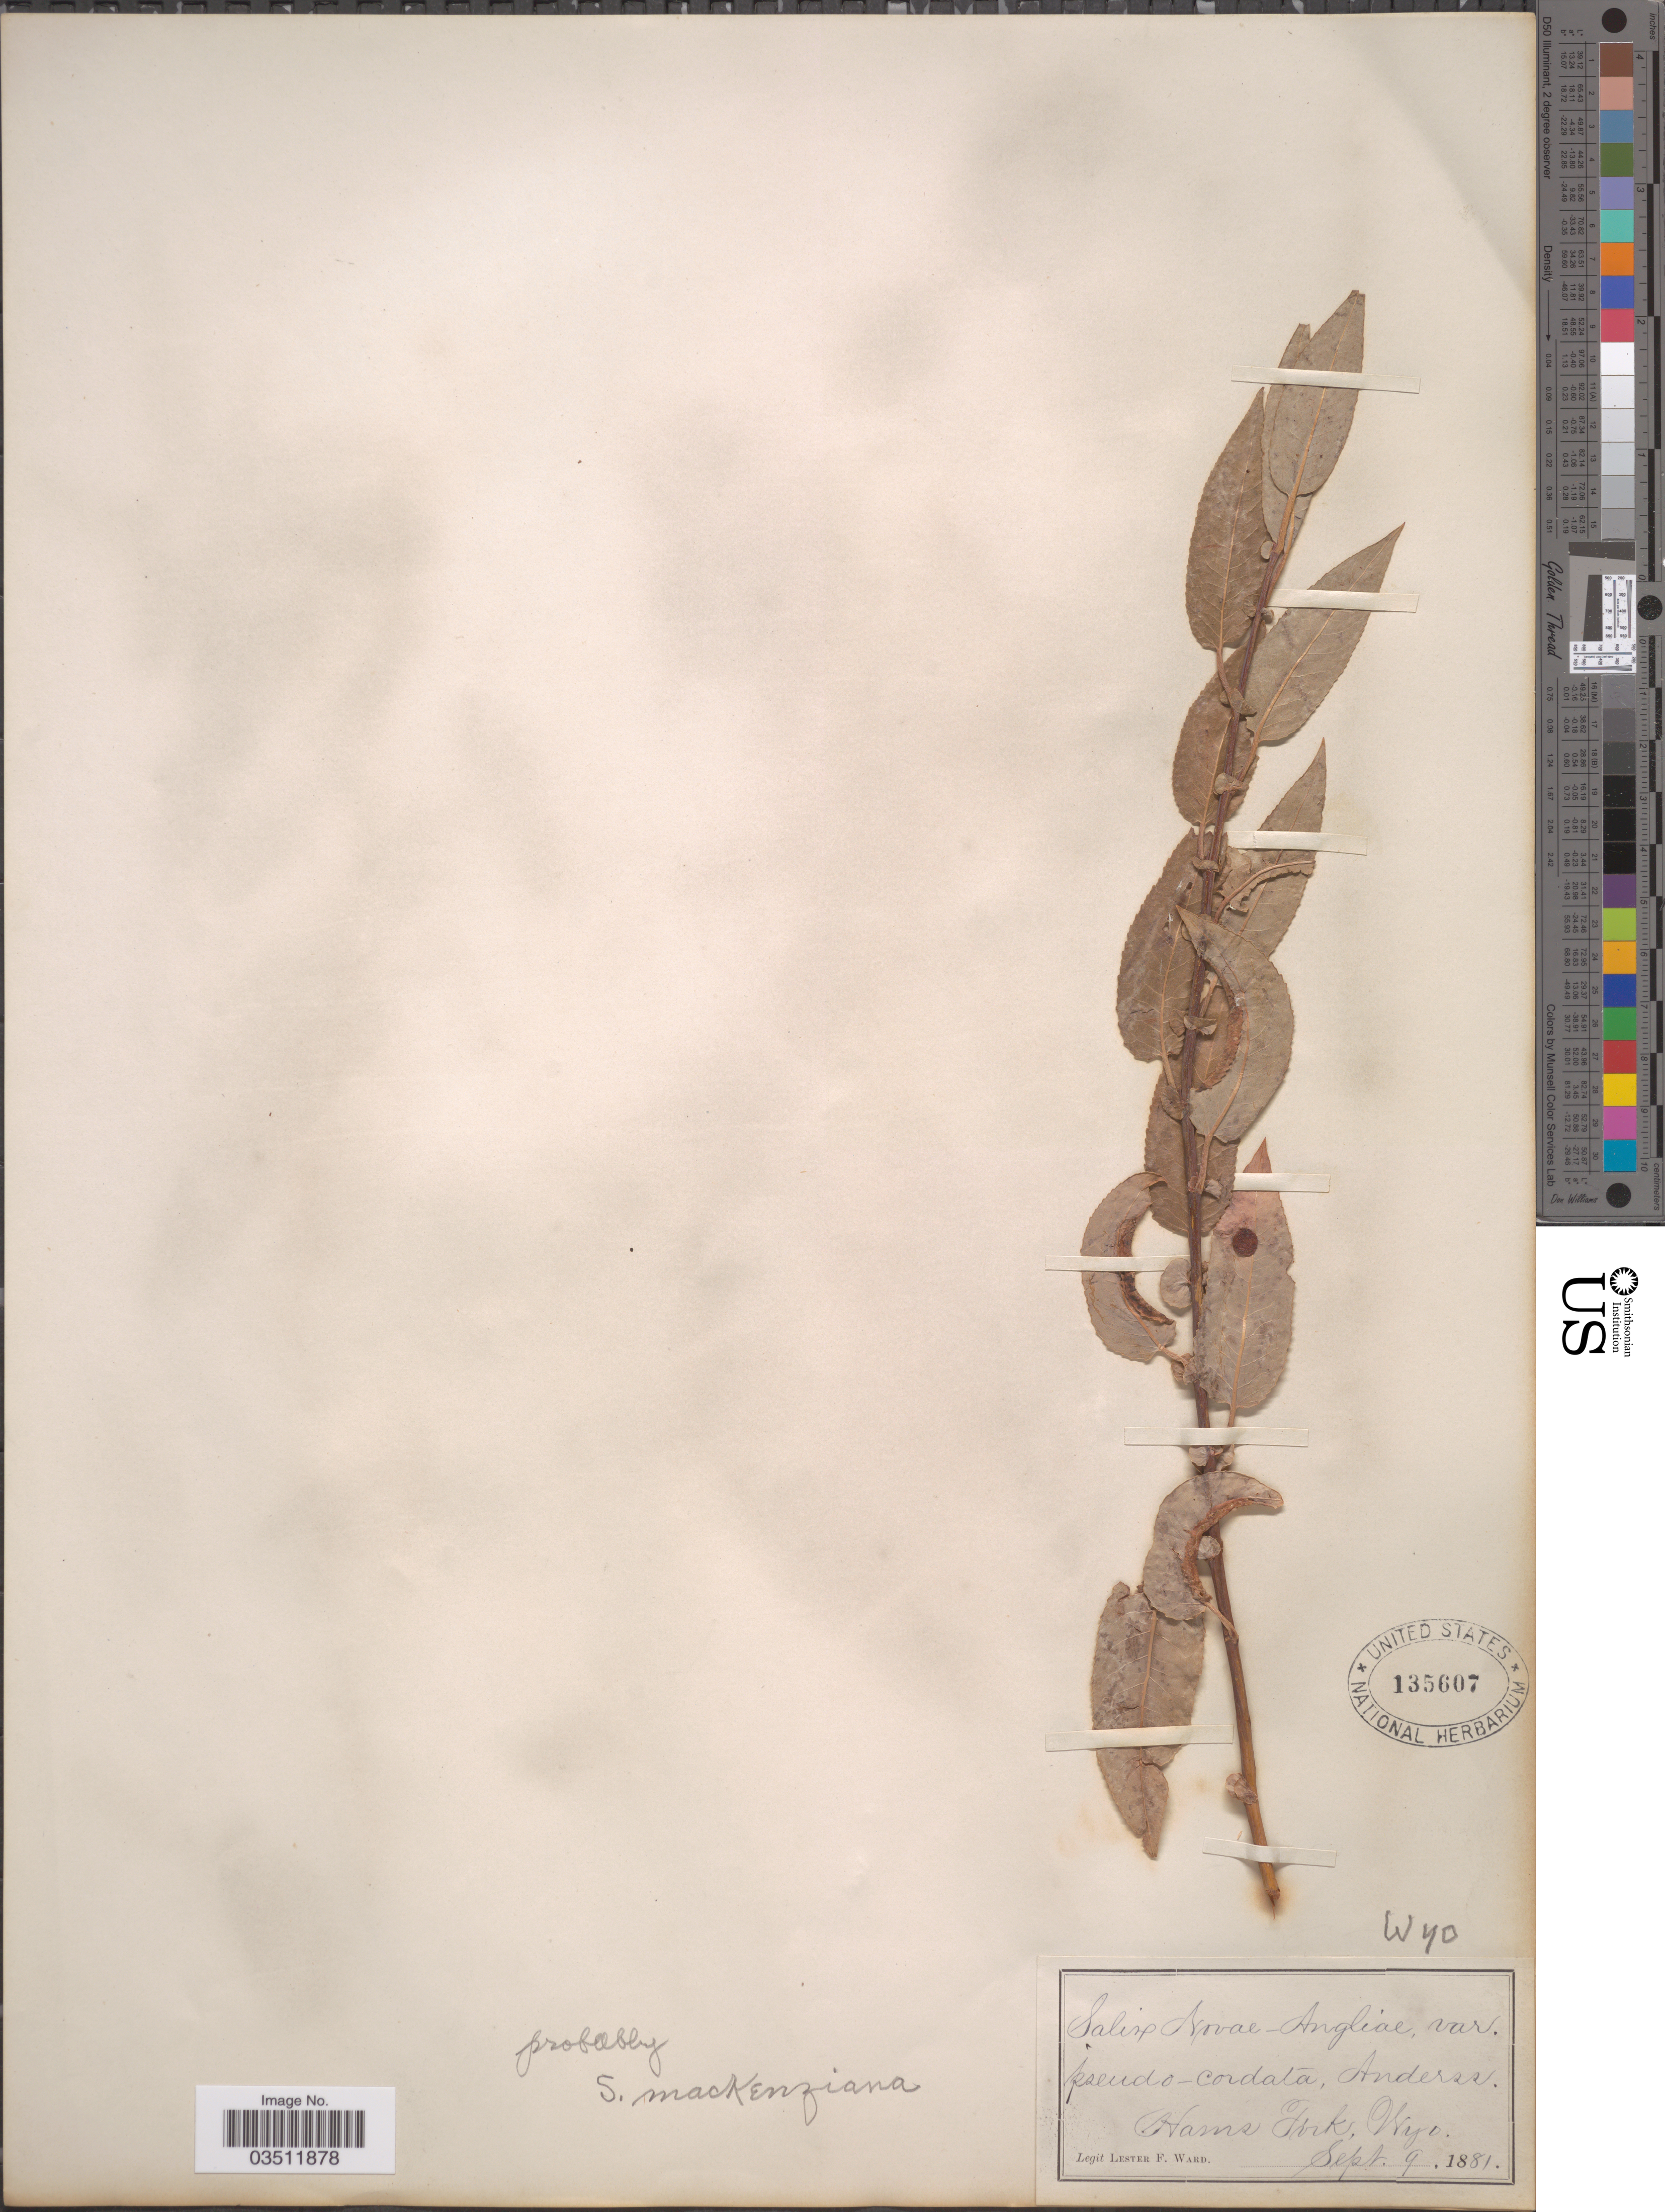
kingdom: Plantae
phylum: Tracheophyta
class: Magnoliopsida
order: Malpighiales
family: Salicaceae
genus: Salix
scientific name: Salix mackenziana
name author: (Hook.) Barratt ex Hook.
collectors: L. F. Ward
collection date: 1881-09-09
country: United States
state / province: Wyoming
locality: Hams Fork.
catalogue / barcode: US 135607